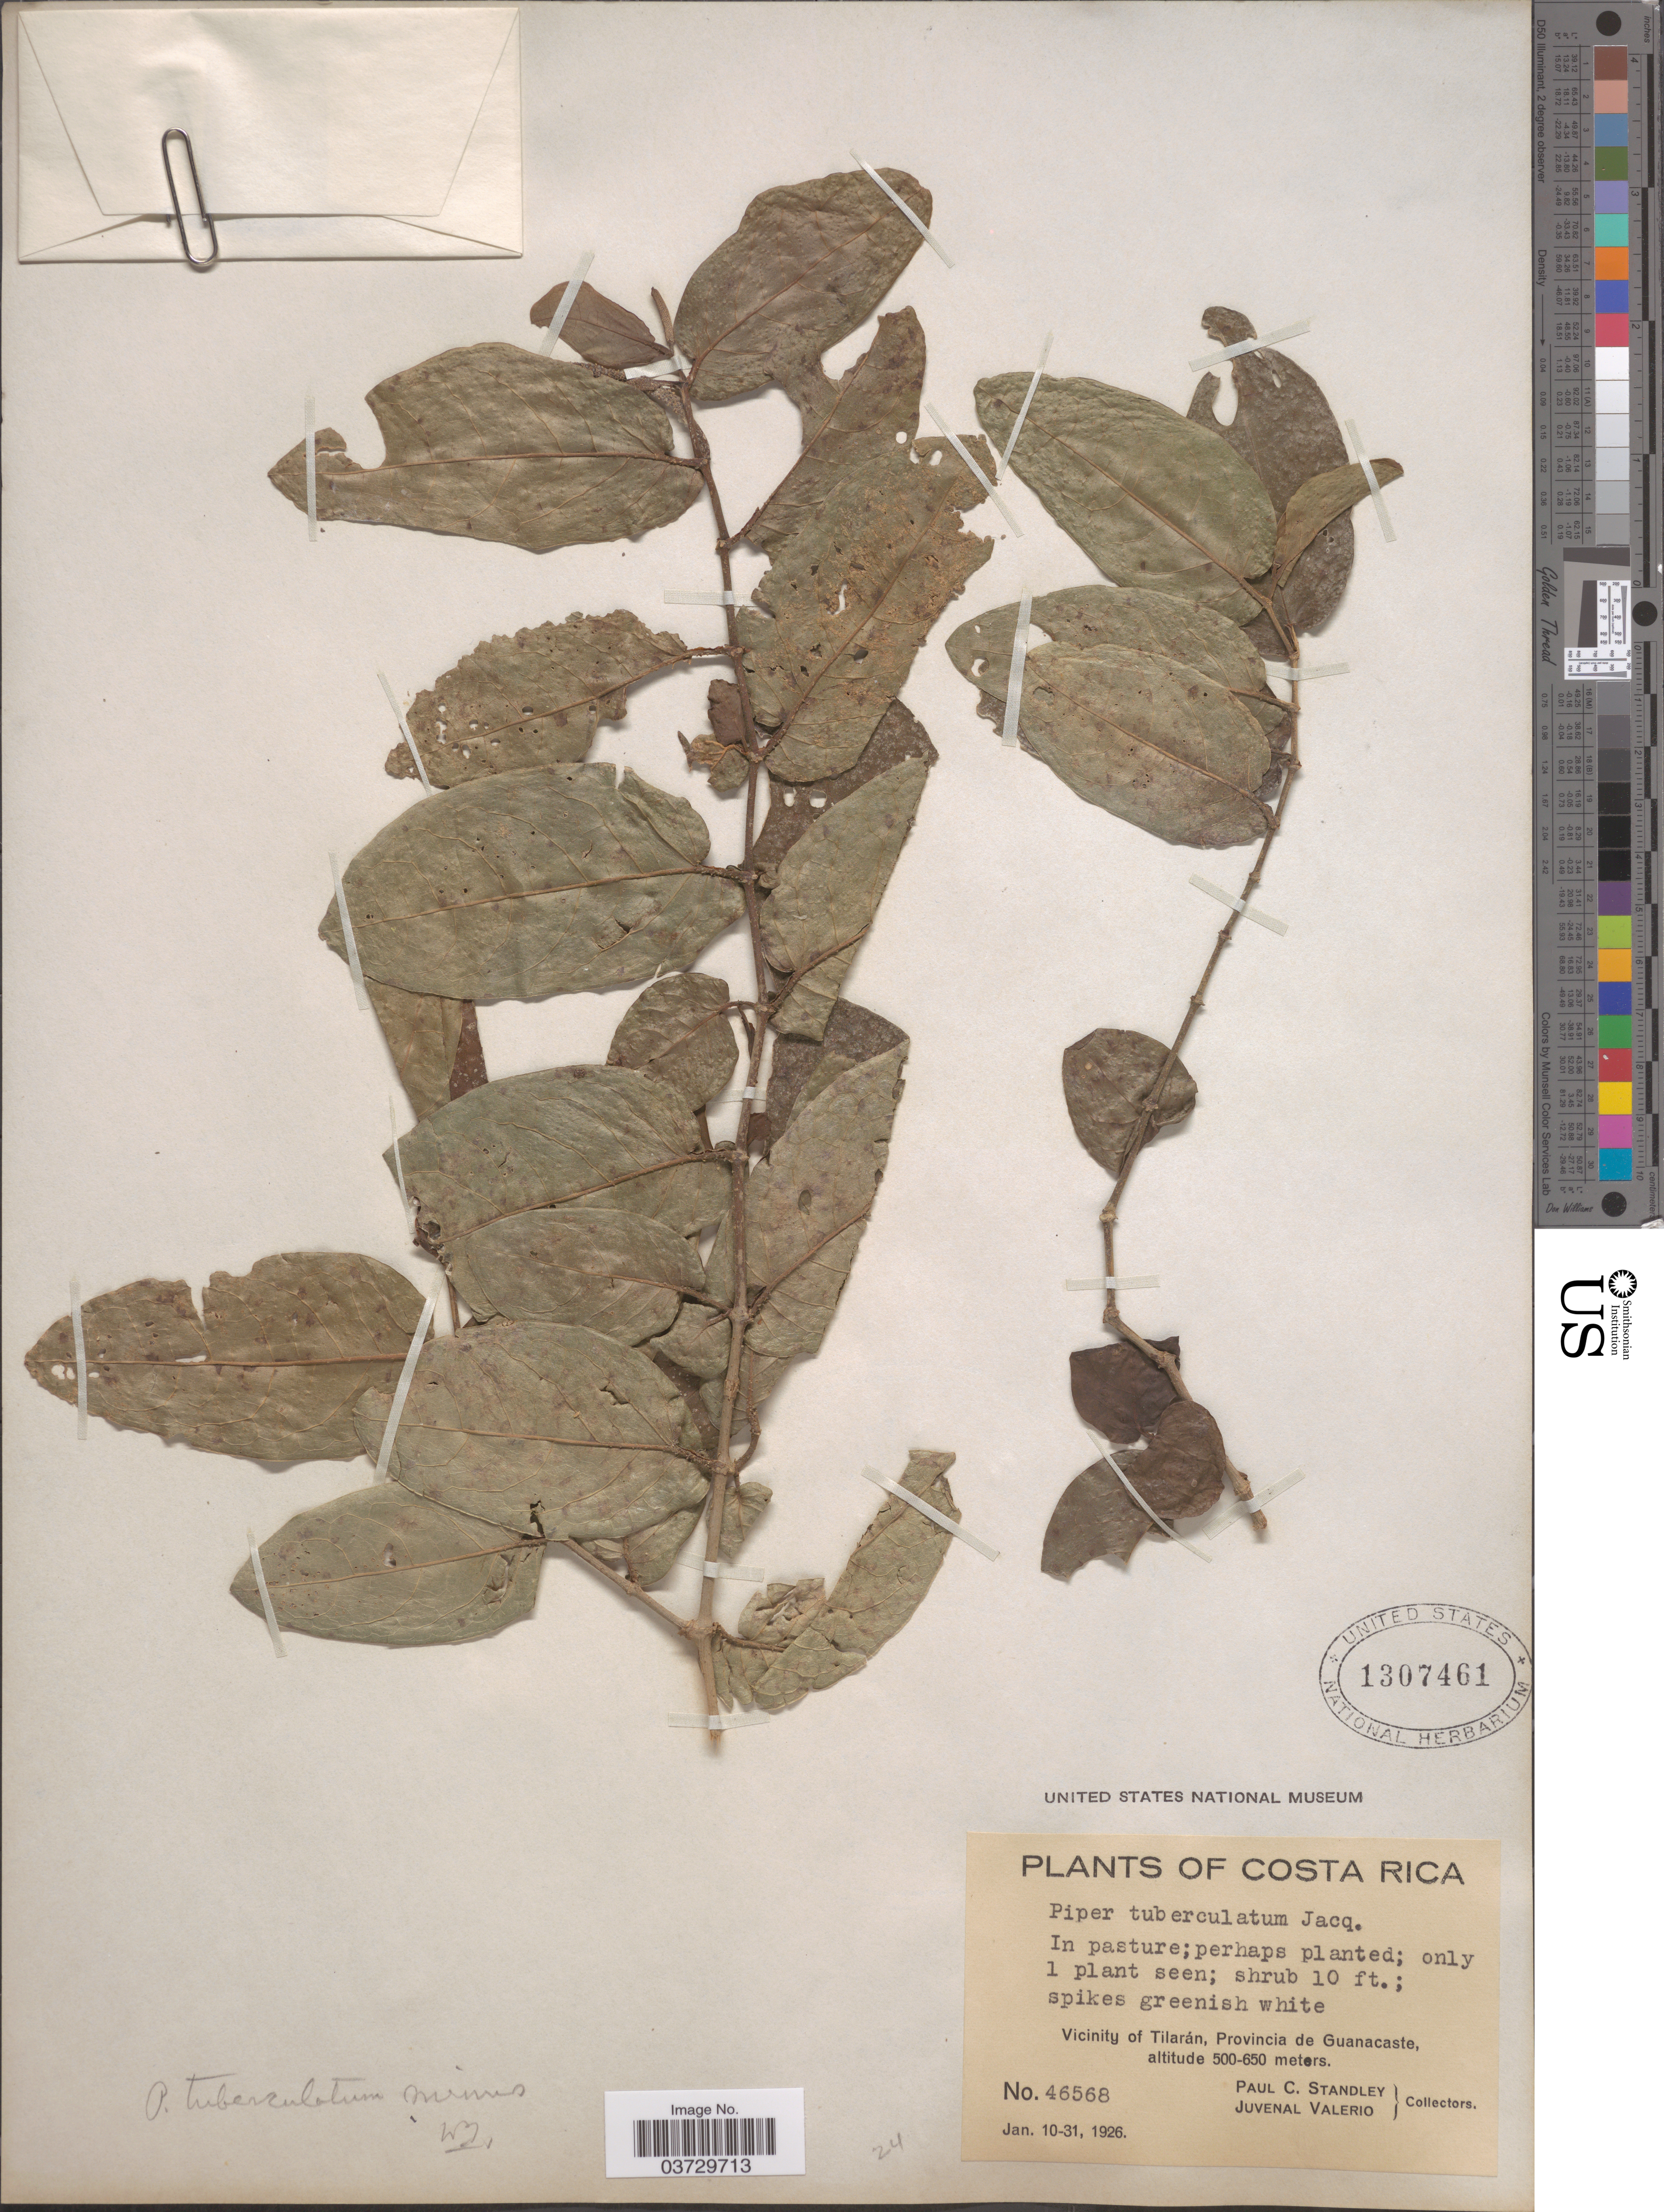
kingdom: Plantae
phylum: Tracheophyta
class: Magnoliopsida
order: Piperales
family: Piperaceae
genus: Piper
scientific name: Piper tuberculatum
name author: Jacq.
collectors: P. C. Standley & J. Valerio R.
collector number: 46568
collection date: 1926-01-10/1926-01-31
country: Costa Rica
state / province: Guanacaste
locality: In pasture. Vicinity of Tilarán.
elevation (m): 500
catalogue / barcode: US 1307461